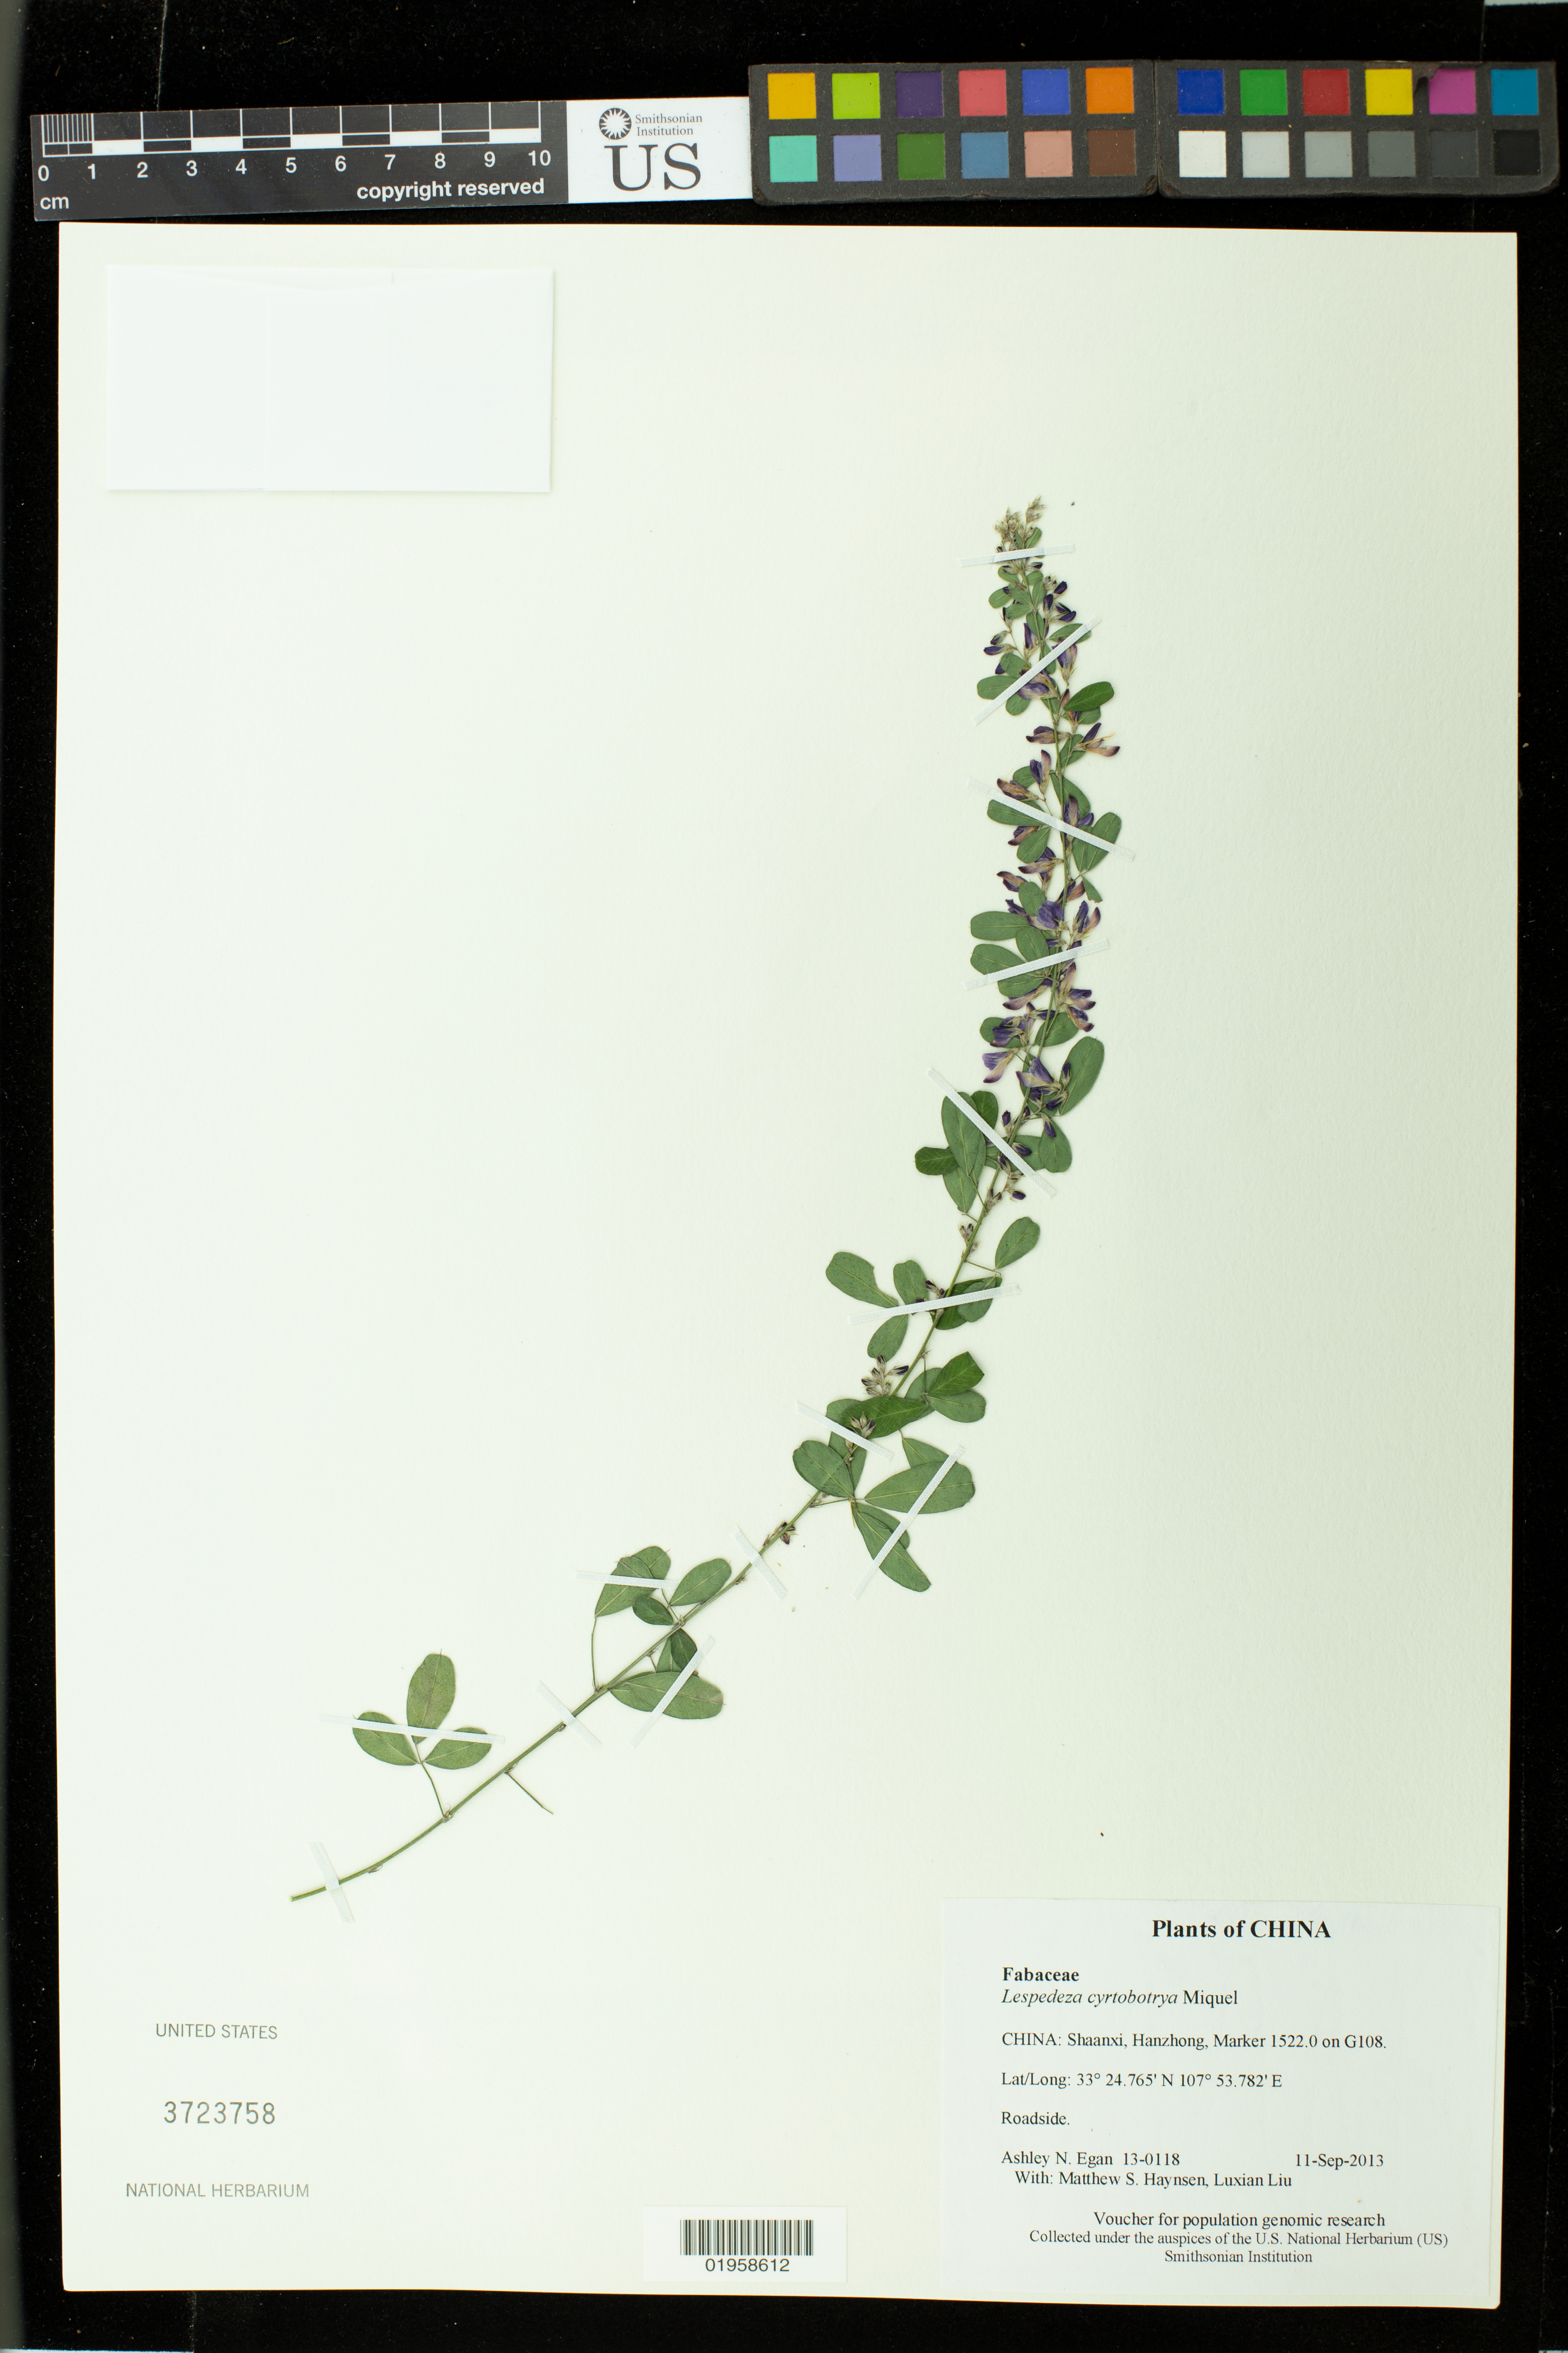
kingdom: Plantae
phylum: Tracheophyta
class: Magnoliopsida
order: Fabales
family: Fabaceae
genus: Lespedeza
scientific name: Lespedeza cyrtobotrya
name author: Miq.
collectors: A. N. Egan, M. Hansen & L. Liu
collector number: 13-0118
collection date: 2013-09-11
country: China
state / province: Shaanxi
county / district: Hanzhong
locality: Marker 1522.0 on G108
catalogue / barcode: US 3723758